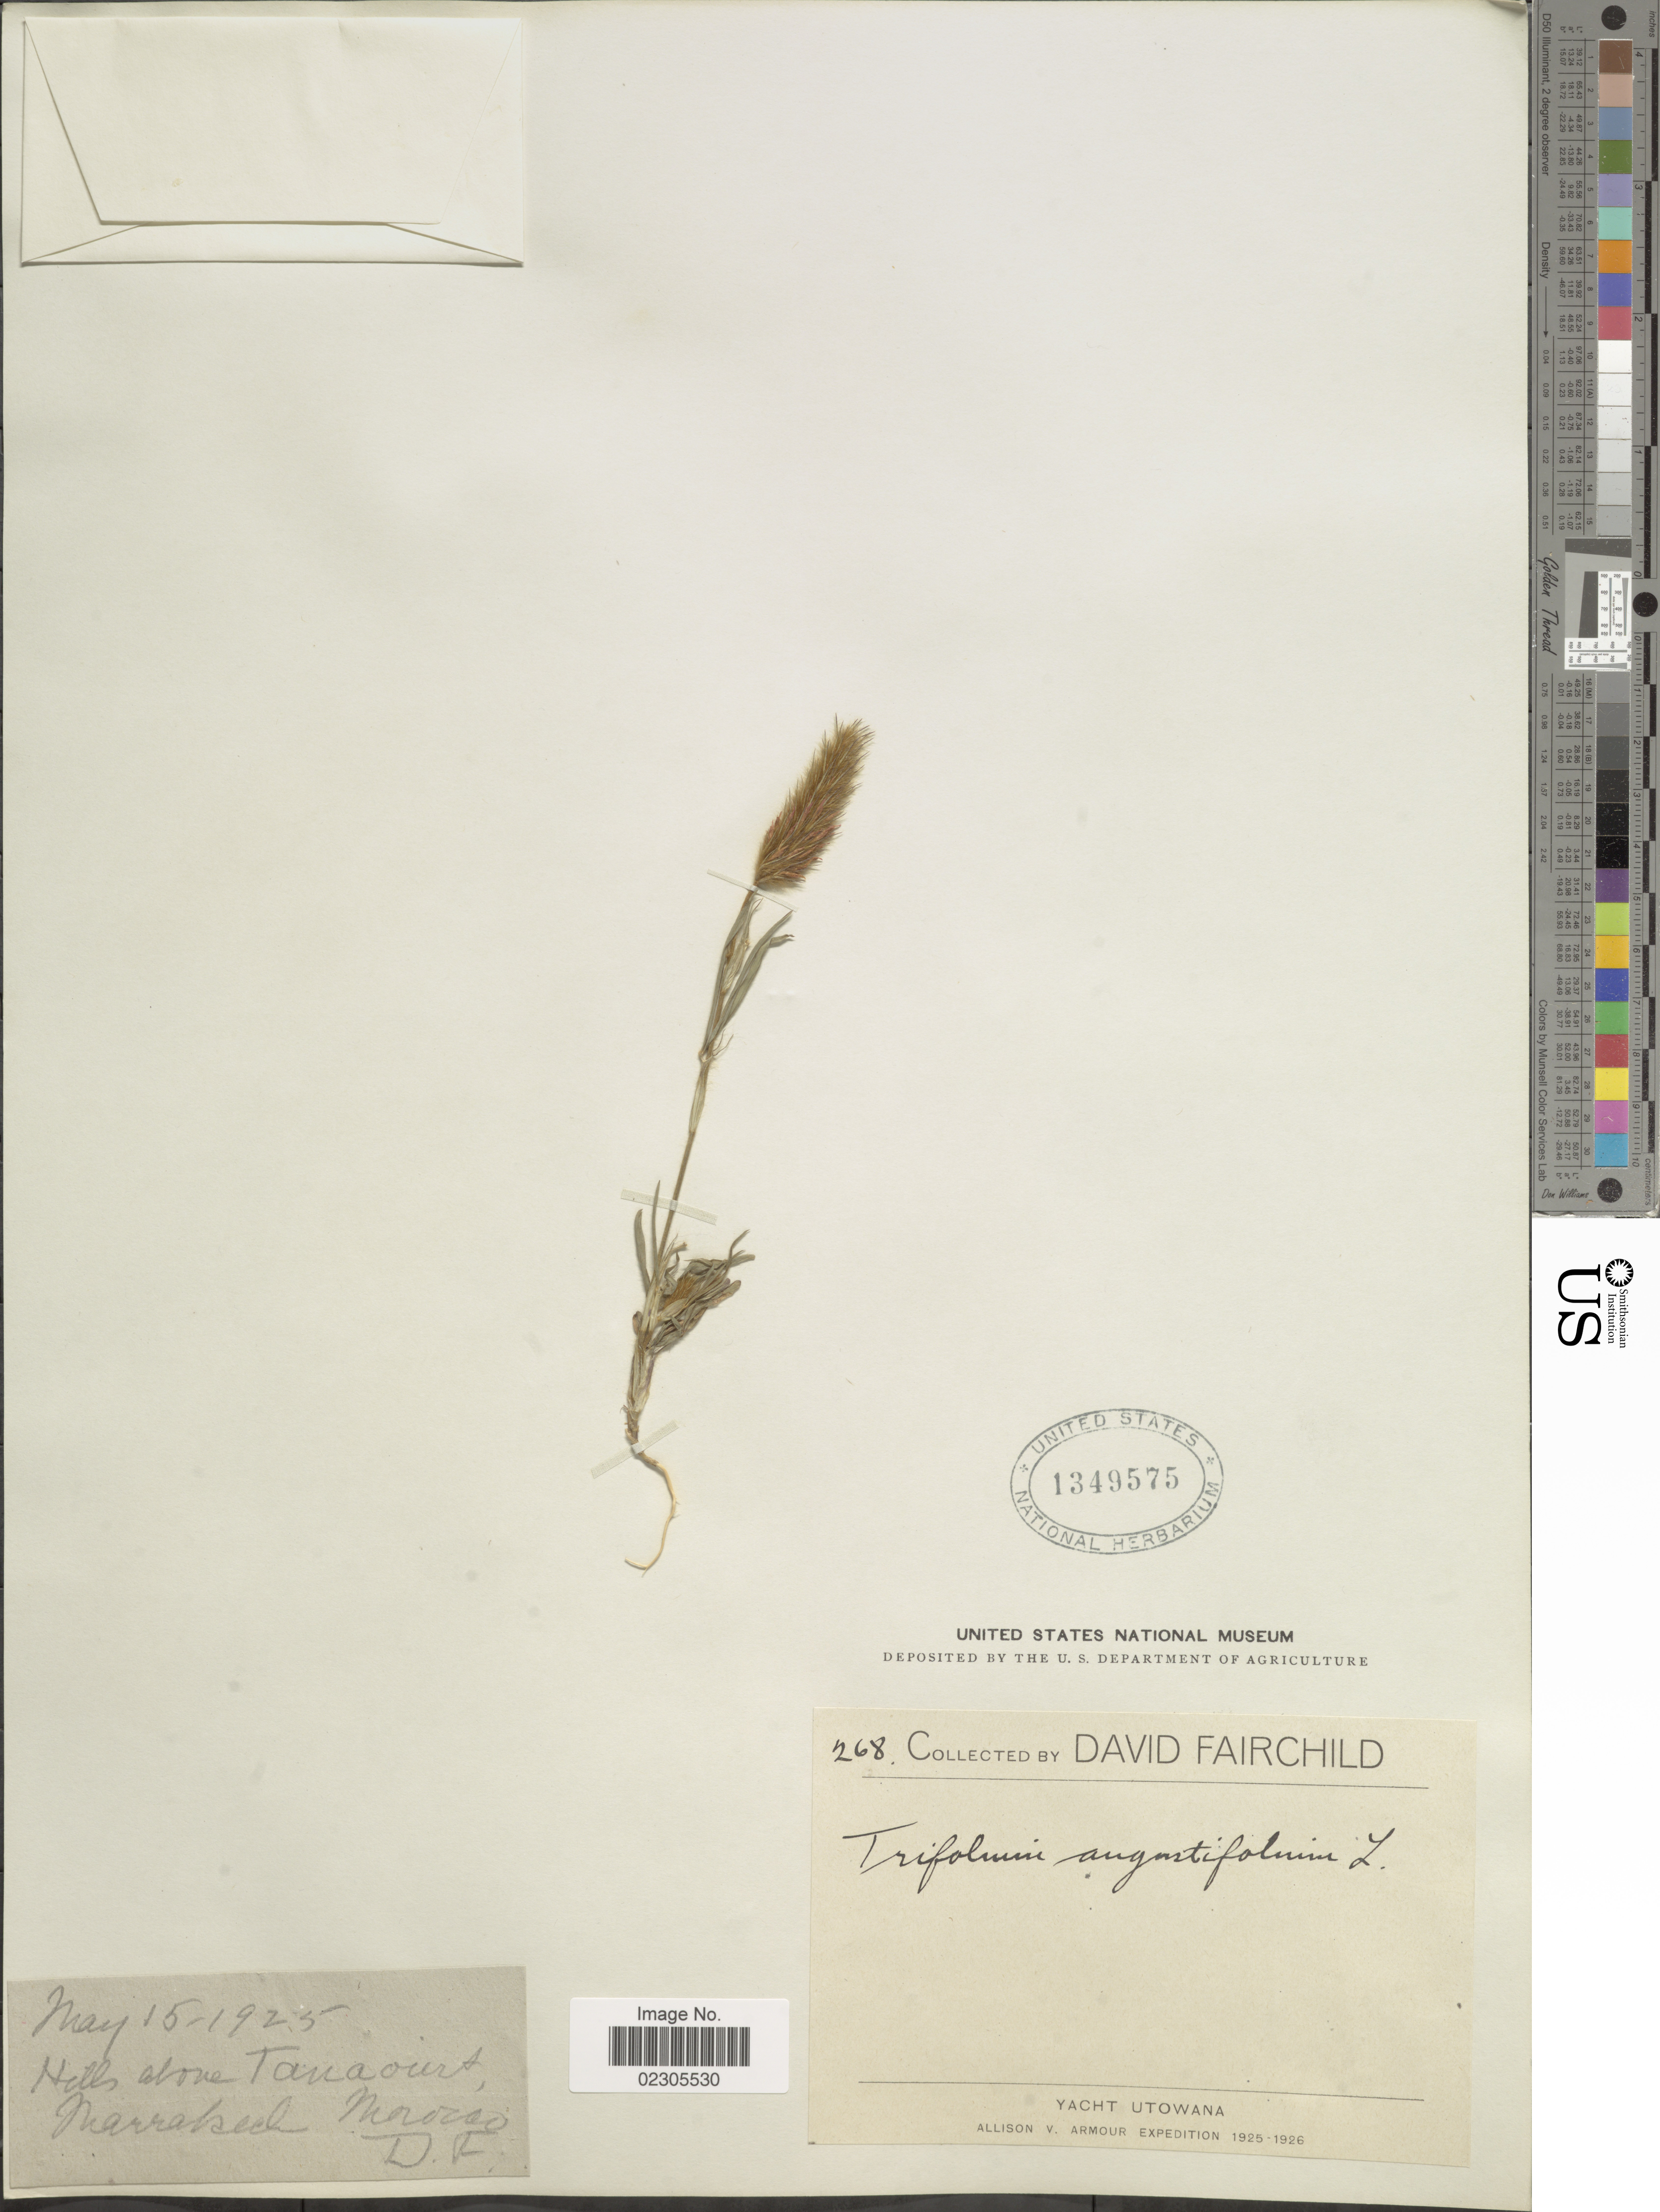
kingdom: Plantae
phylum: Tracheophyta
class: Magnoliopsida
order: Fabales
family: Fabaceae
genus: Trifolium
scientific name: Trifolium angustifolium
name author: L.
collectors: D. Fairchild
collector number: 268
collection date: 1925-05-15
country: Morocco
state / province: Marrakech-Tensift-Al Haouz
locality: Hills above Tanaourt.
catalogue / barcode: US 1349575